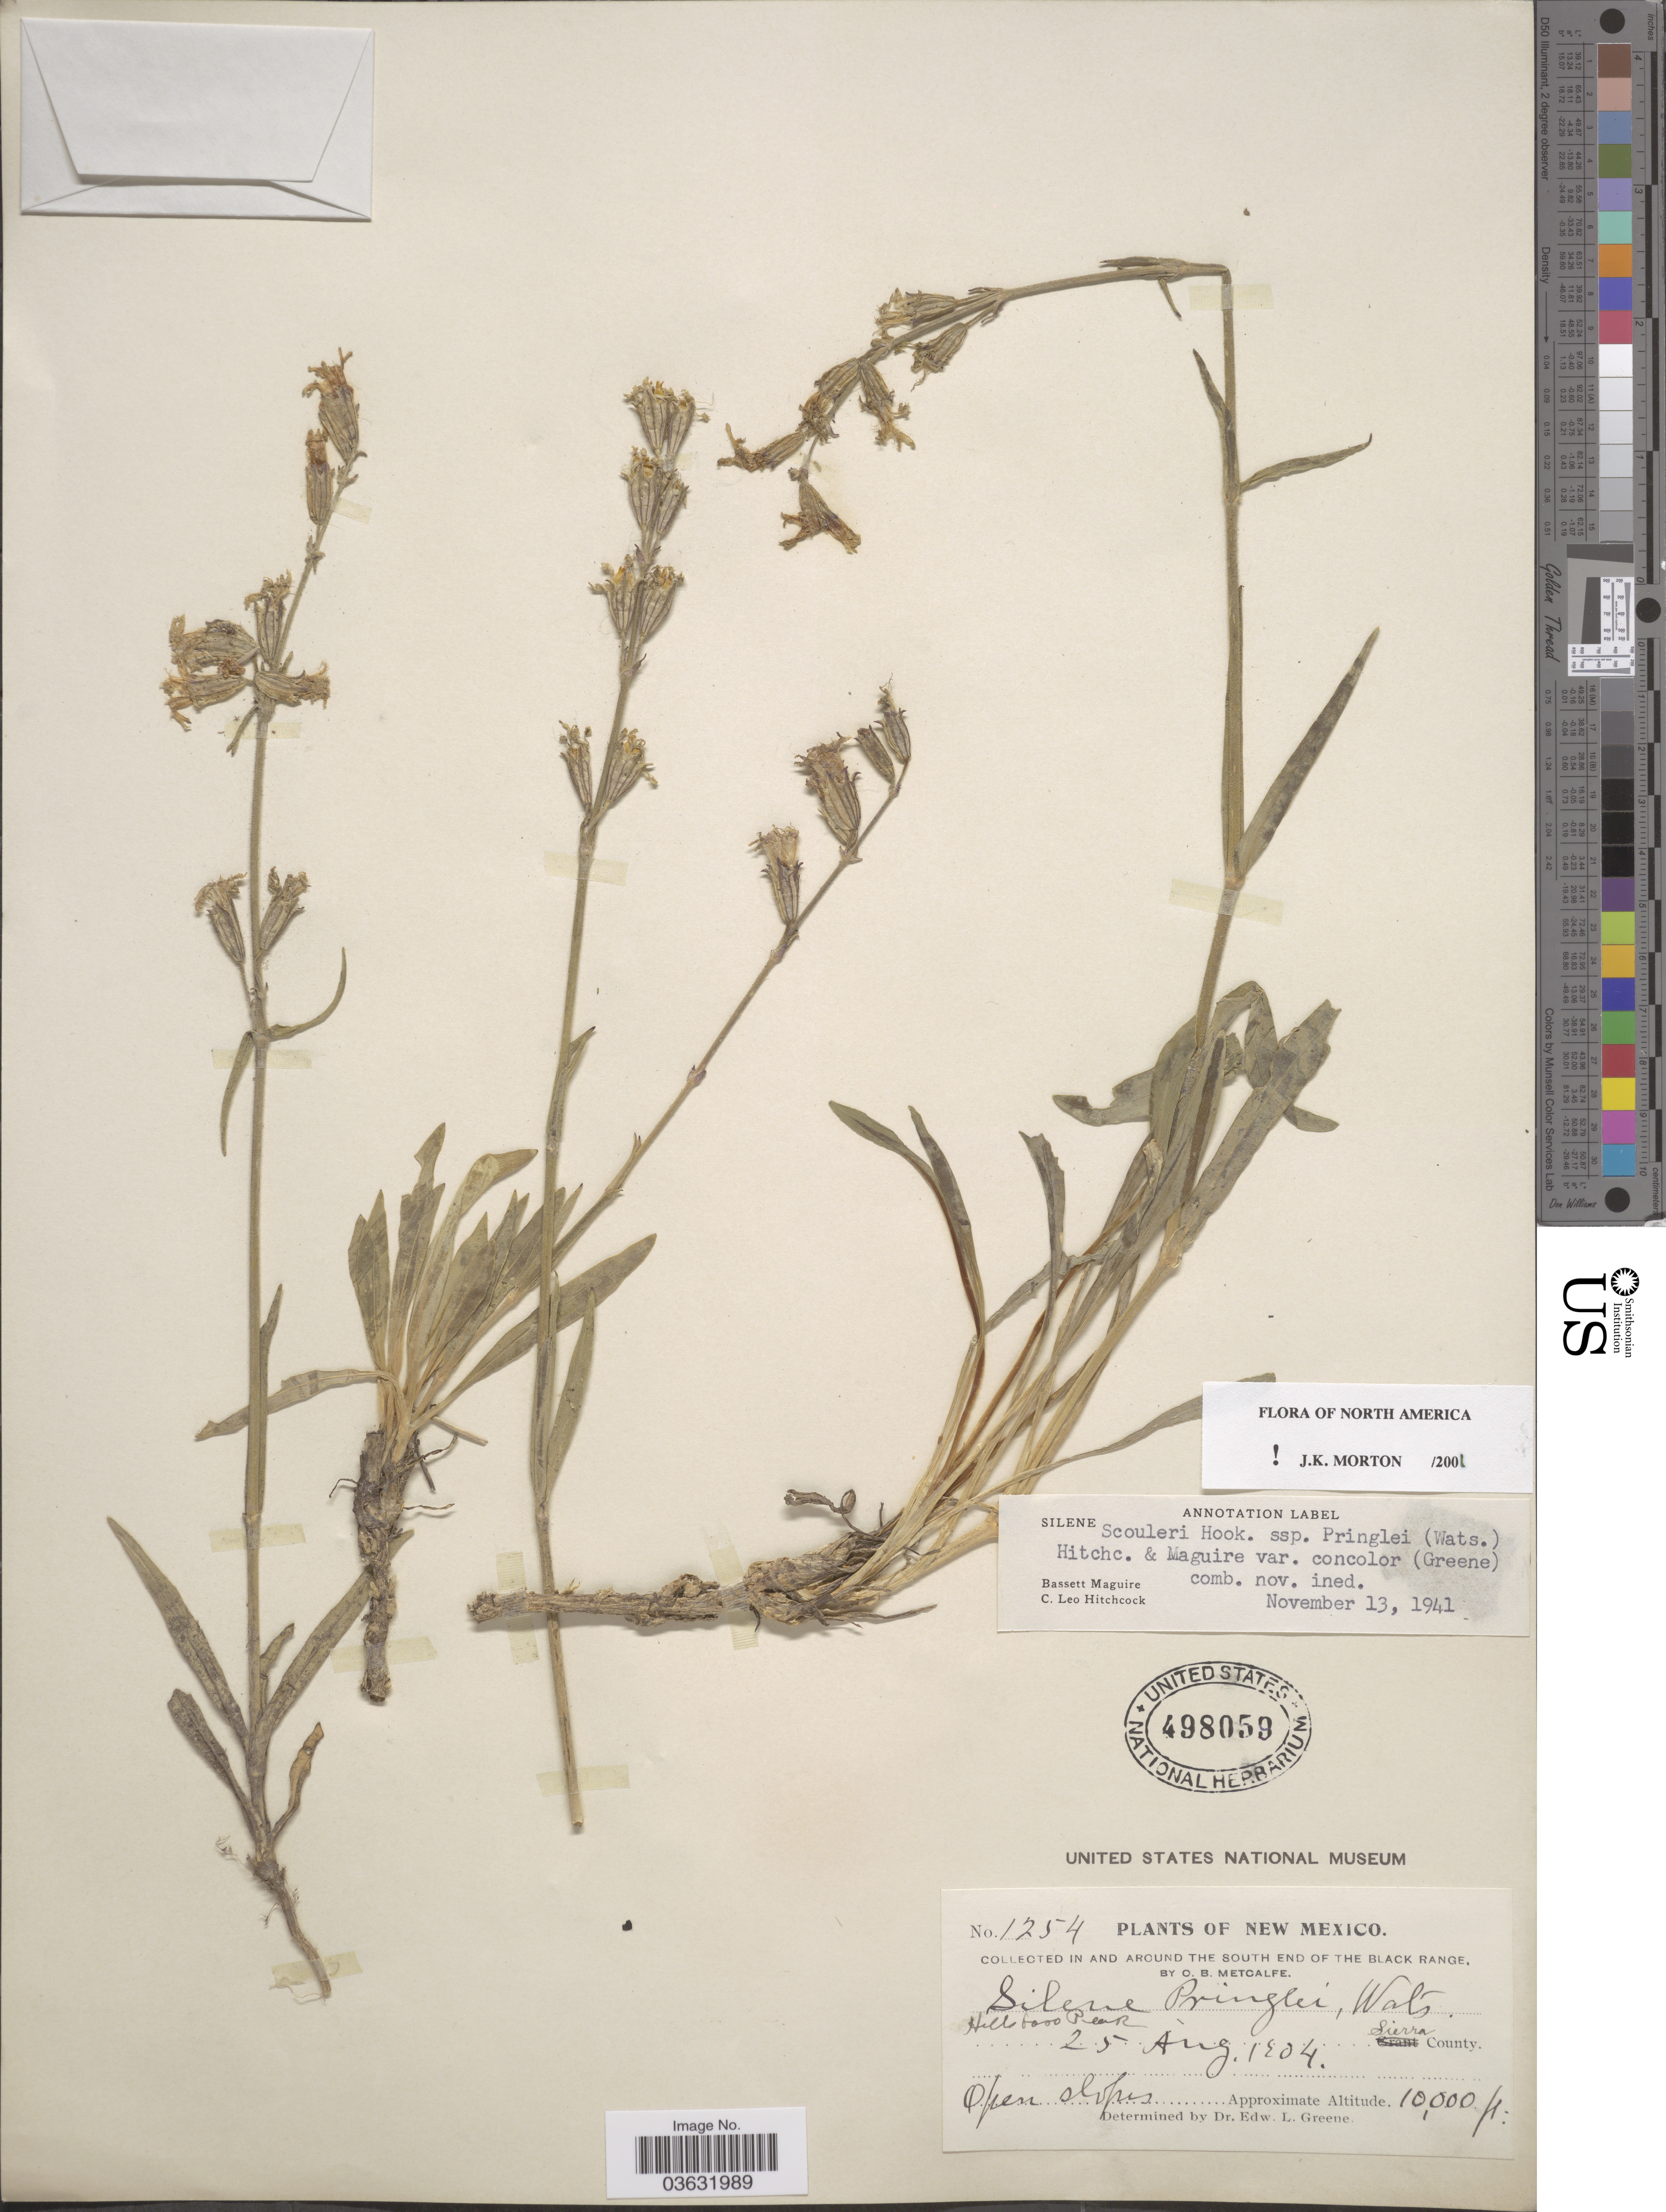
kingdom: Plantae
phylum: Tracheophyta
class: Magnoliopsida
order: Caryophyllales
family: Caryophyllaceae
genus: Silene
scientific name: Silene scouleri var. concolor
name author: (Greene) C.L. Hitchc. & Maguire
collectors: O. B. Metcalfe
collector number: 1254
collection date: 1904-08-25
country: United States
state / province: New Mexico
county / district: Sierra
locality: Hillsboro Peak, in and around the south end of the Black range, Sierra County.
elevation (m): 3048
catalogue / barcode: US 498059